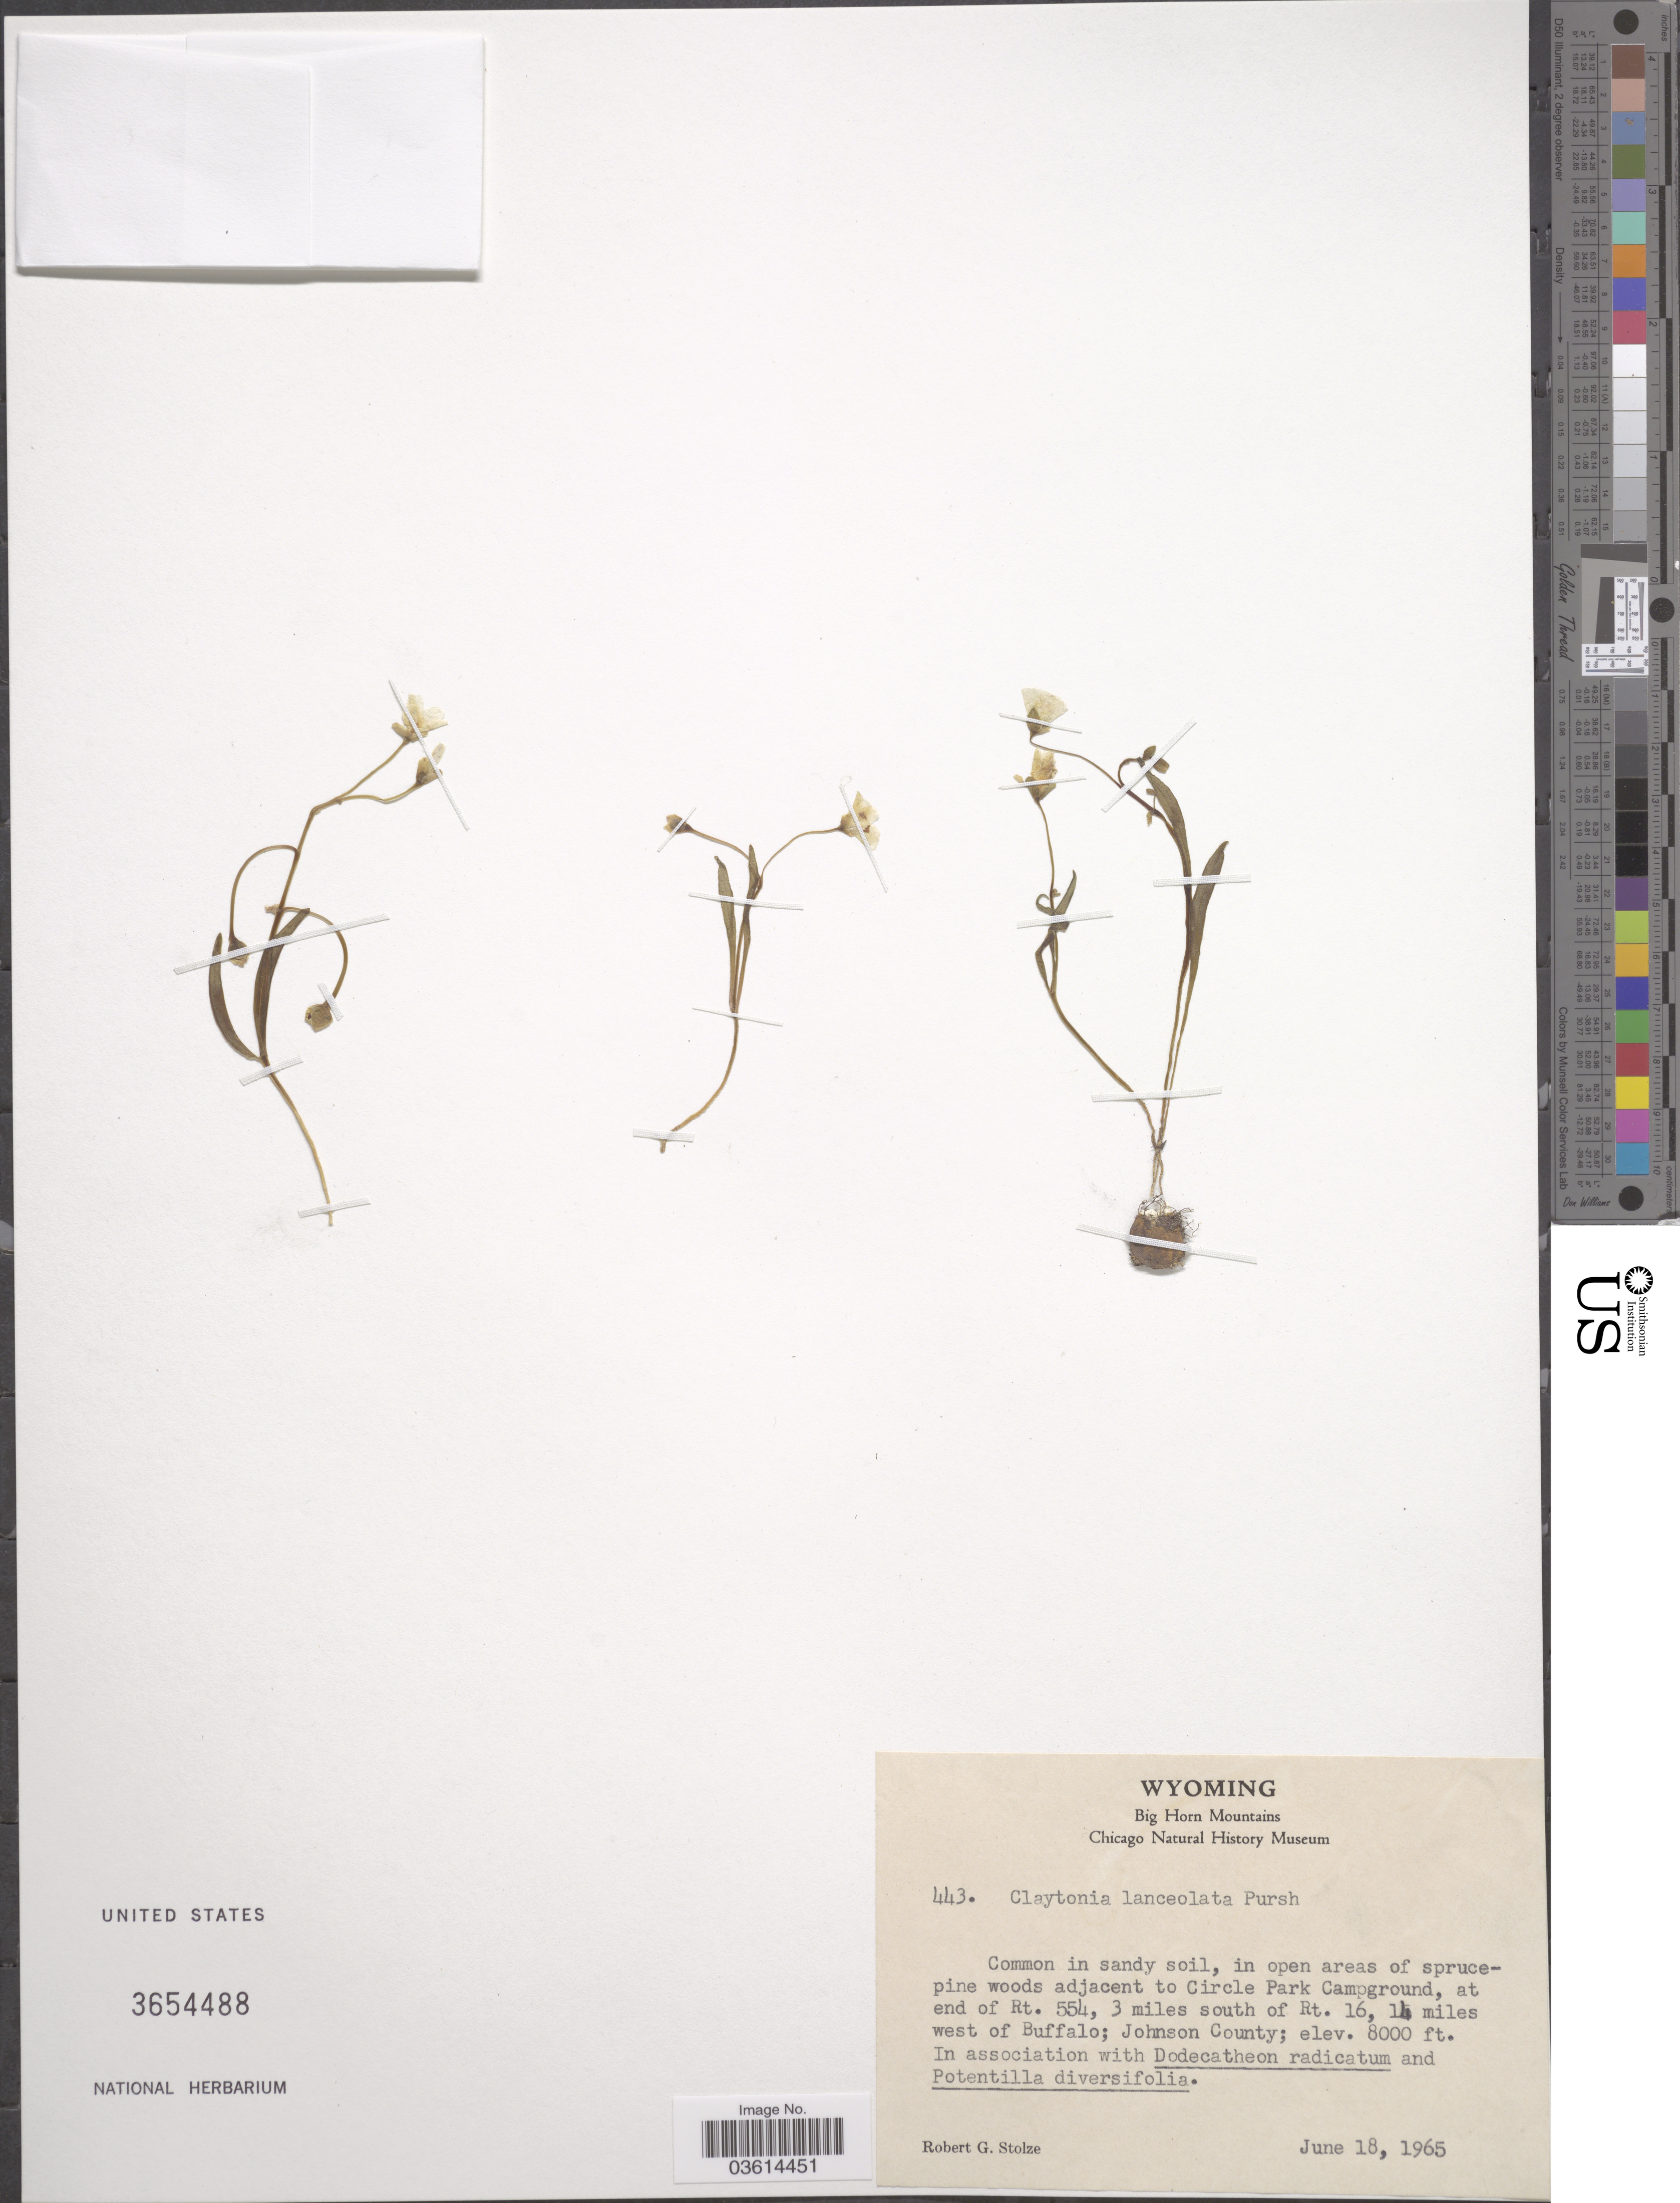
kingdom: Plantae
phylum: Tracheophyta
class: Magnoliopsida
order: Caryophyllales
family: Montiaceae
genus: Claytonia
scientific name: Claytonia lanceolata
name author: Pursh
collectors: R. G. Stolze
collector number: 443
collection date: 1965-06-18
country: United States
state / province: Wyoming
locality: In open areas of spruce pine woods adjacent to Circle Park Campground, at end of Rt. 554, 3 miles south of Rt. 16, 14 miles west of Buffalo; Johnson County.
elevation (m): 2438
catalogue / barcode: US 3654488